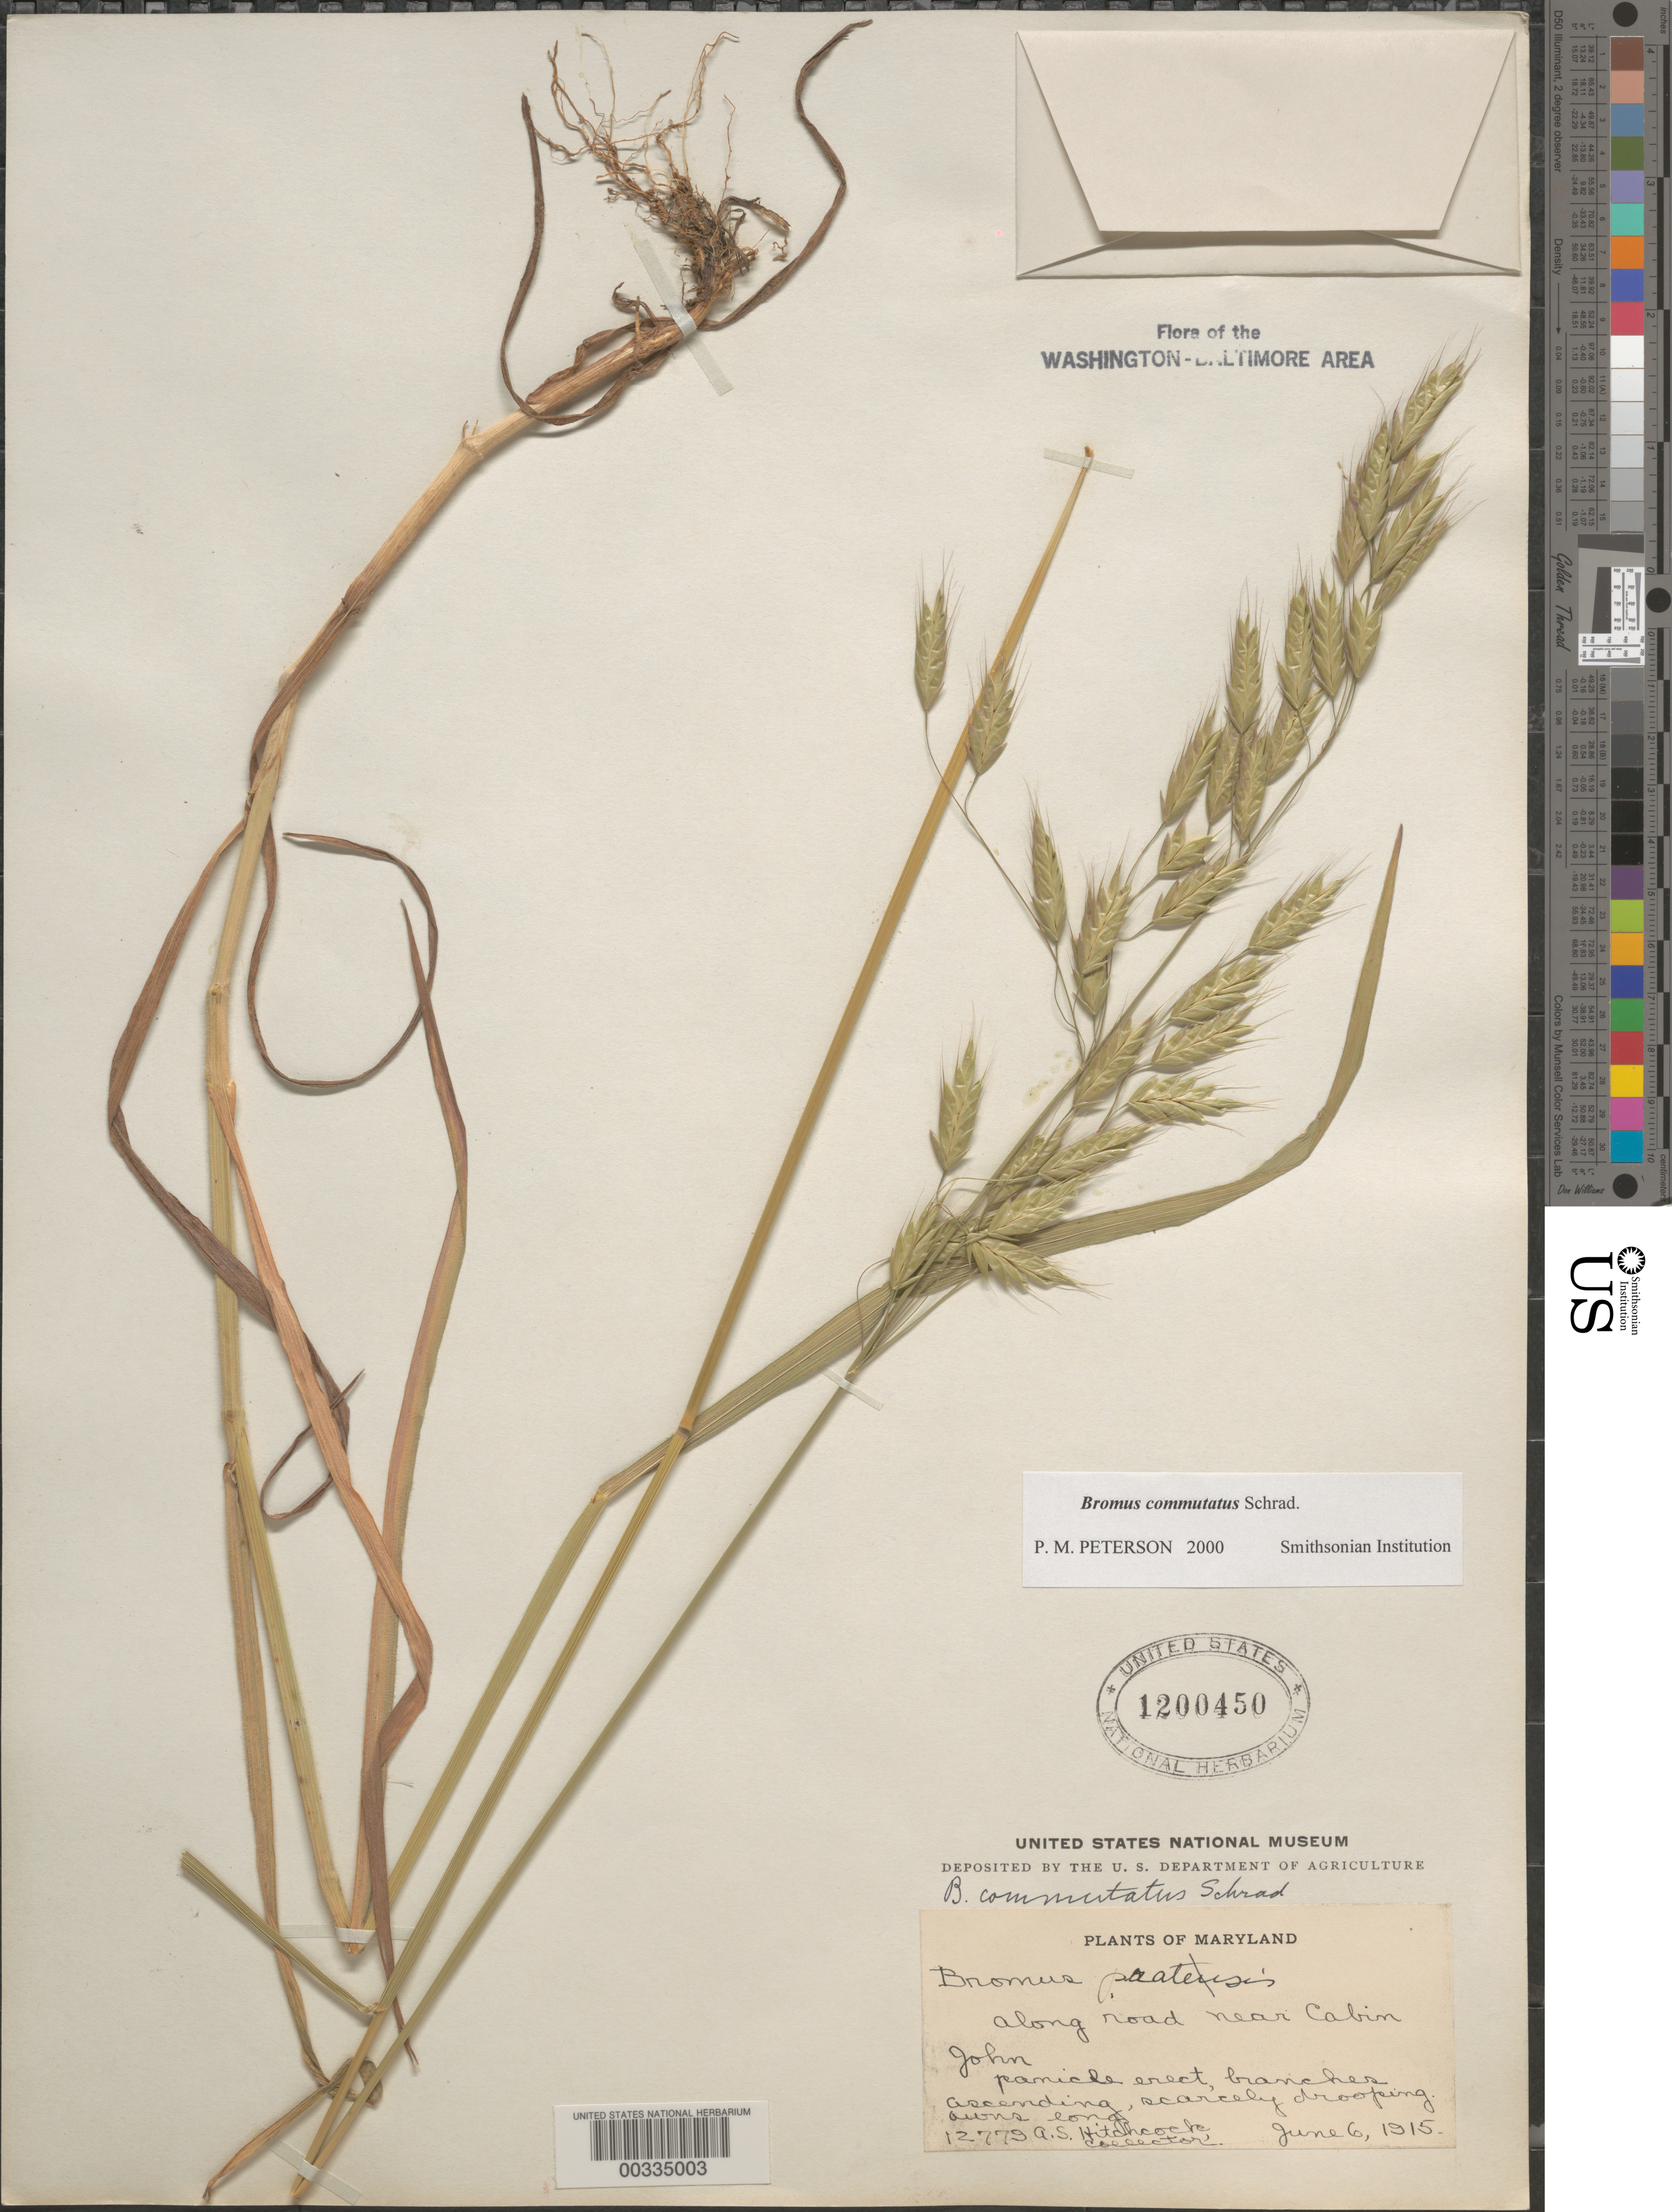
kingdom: Plantae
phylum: Tracheophyta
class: Liliopsida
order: Poales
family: Poaceae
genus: Bromus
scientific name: Bromus commutatus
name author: Schrad.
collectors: A. S. Hitchcock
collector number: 12779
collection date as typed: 06 Jun 1915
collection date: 1915-06-06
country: United States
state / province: Maryland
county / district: Montgomery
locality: Near Cabin John C. & O. Canal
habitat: Along road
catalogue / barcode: US 1200450